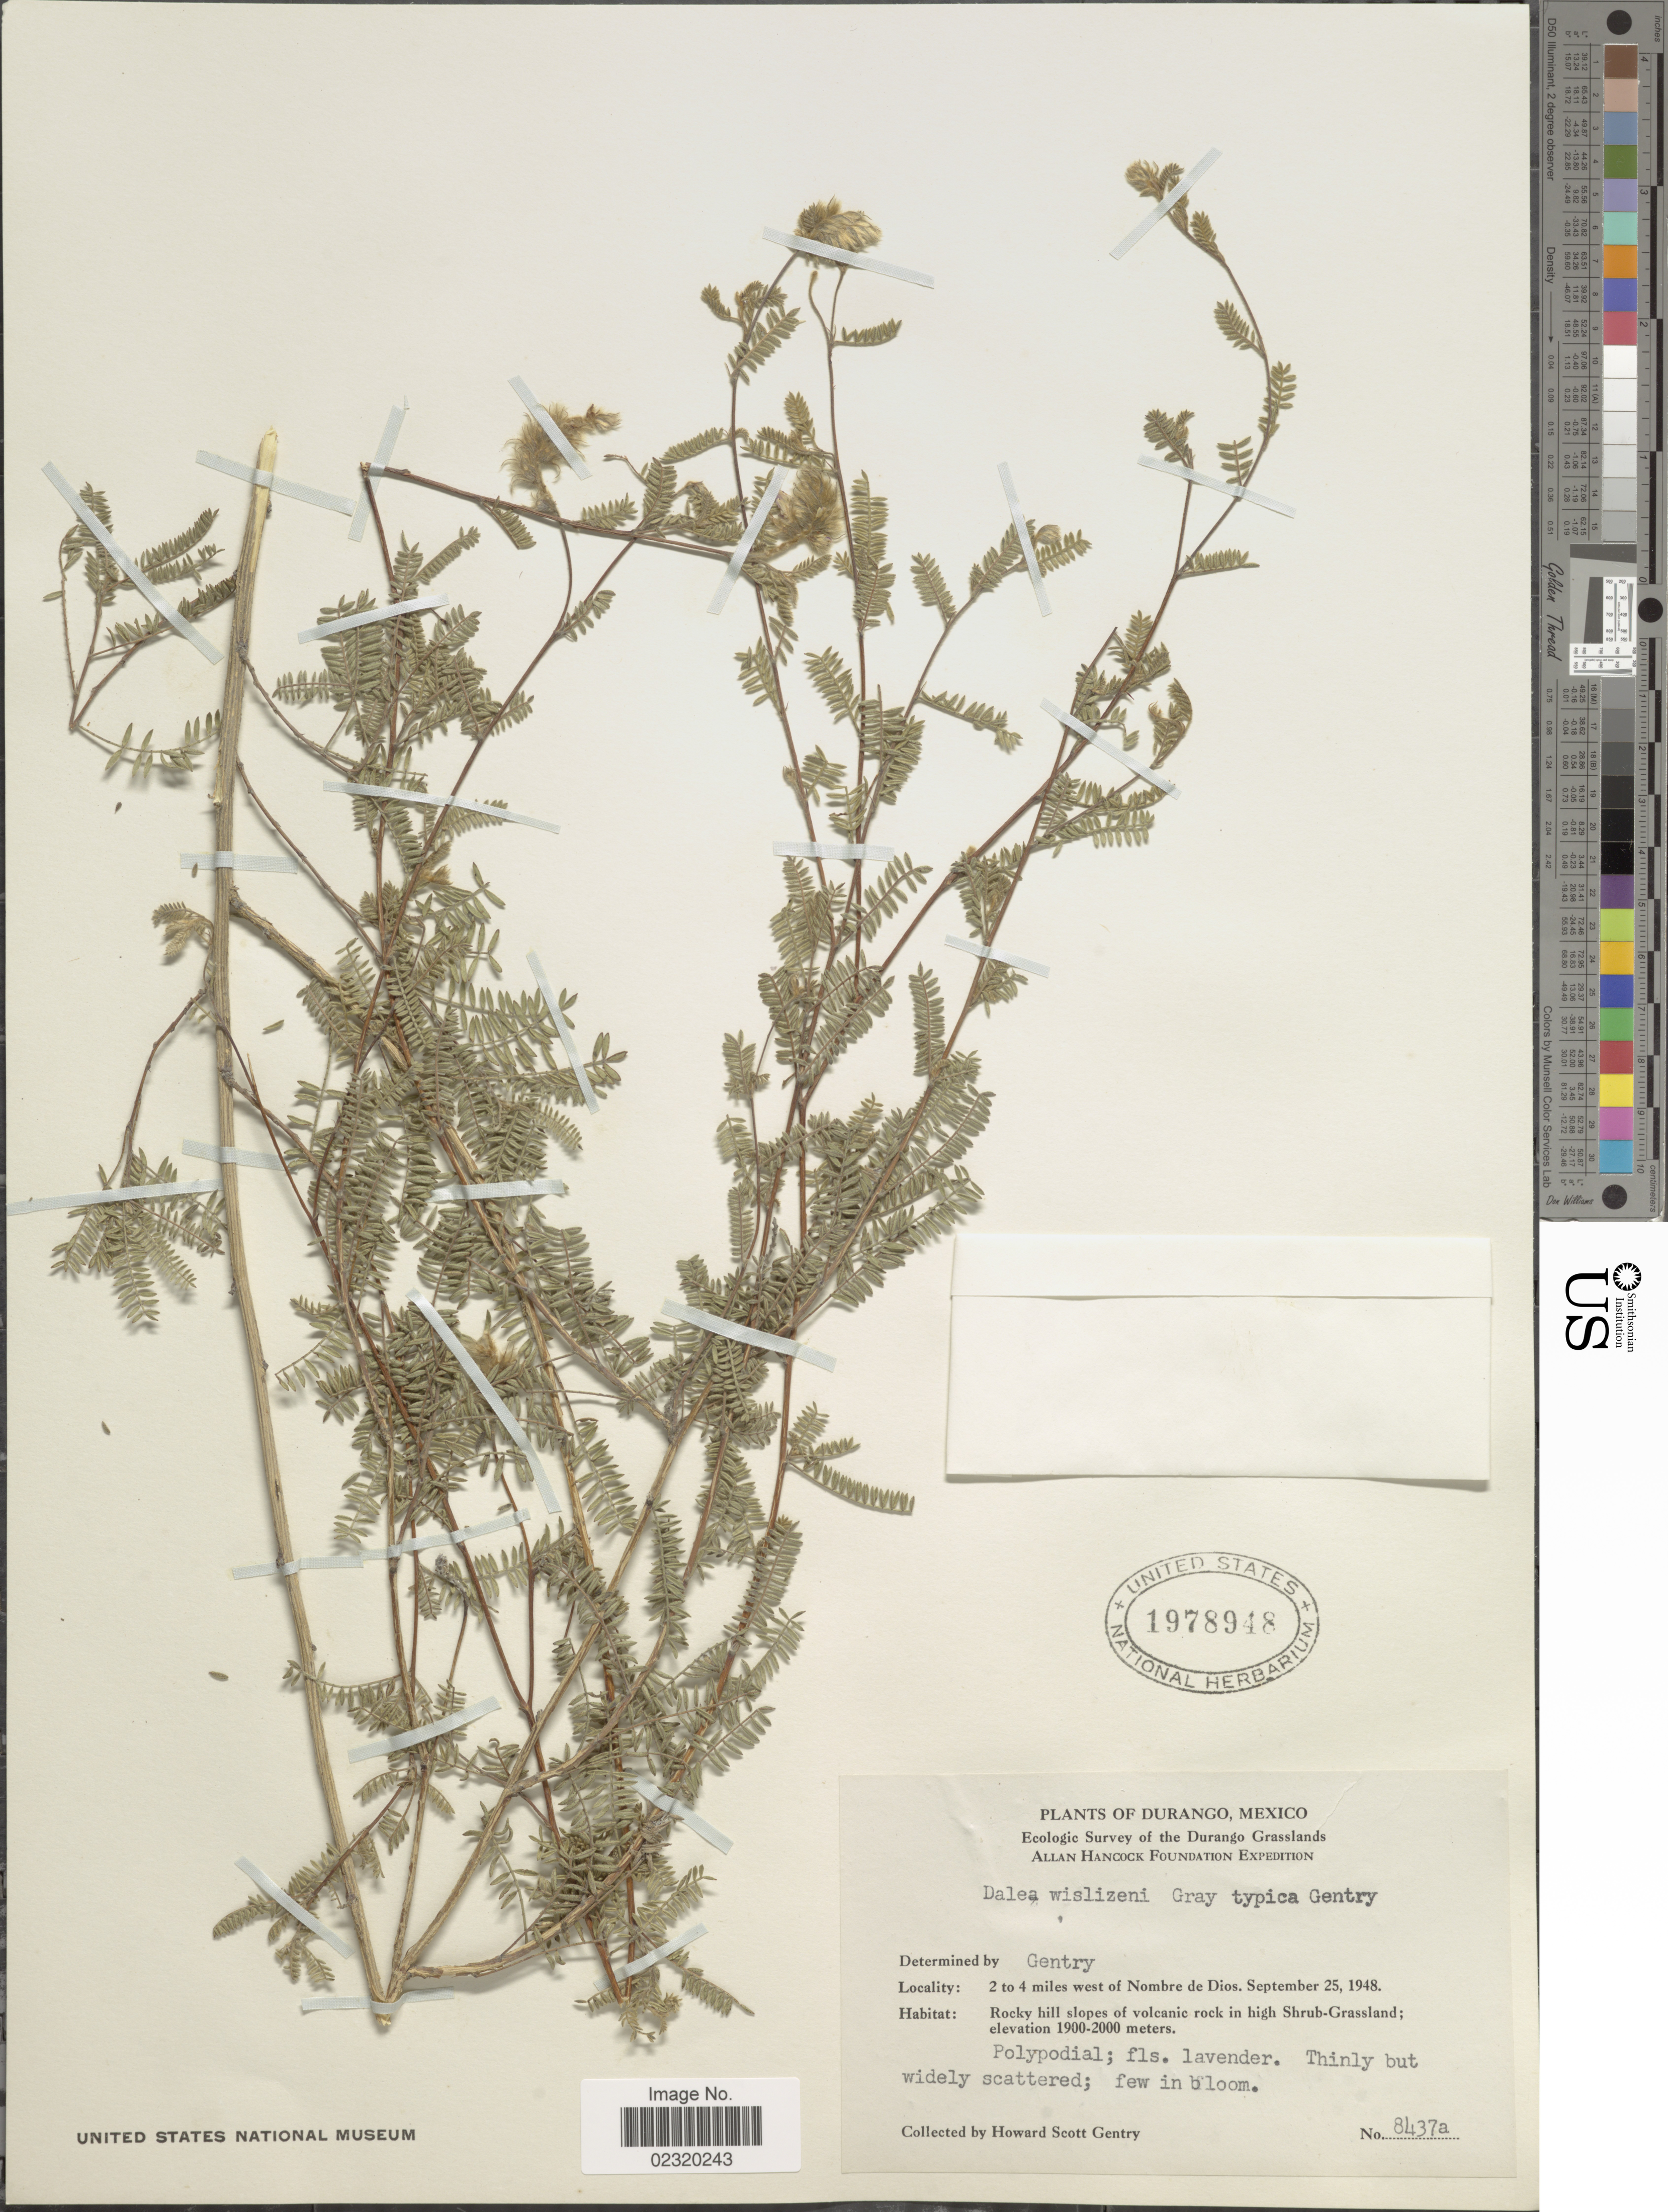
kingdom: Plantae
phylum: Tracheophyta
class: Magnoliopsida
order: Fabales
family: Fabaceae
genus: Dalea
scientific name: Dalea versicolor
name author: Zucc.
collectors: H. S. Gentry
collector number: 8437a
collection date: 1948-09-25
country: Mexico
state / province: Durango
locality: Ecologic Survey of the Durango Grasslands, 2 to 4 miles west of Nombre de Dios. Rocky hill slopes of volcanic rock in high Shrub-Grassland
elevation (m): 1900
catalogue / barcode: US 1978948